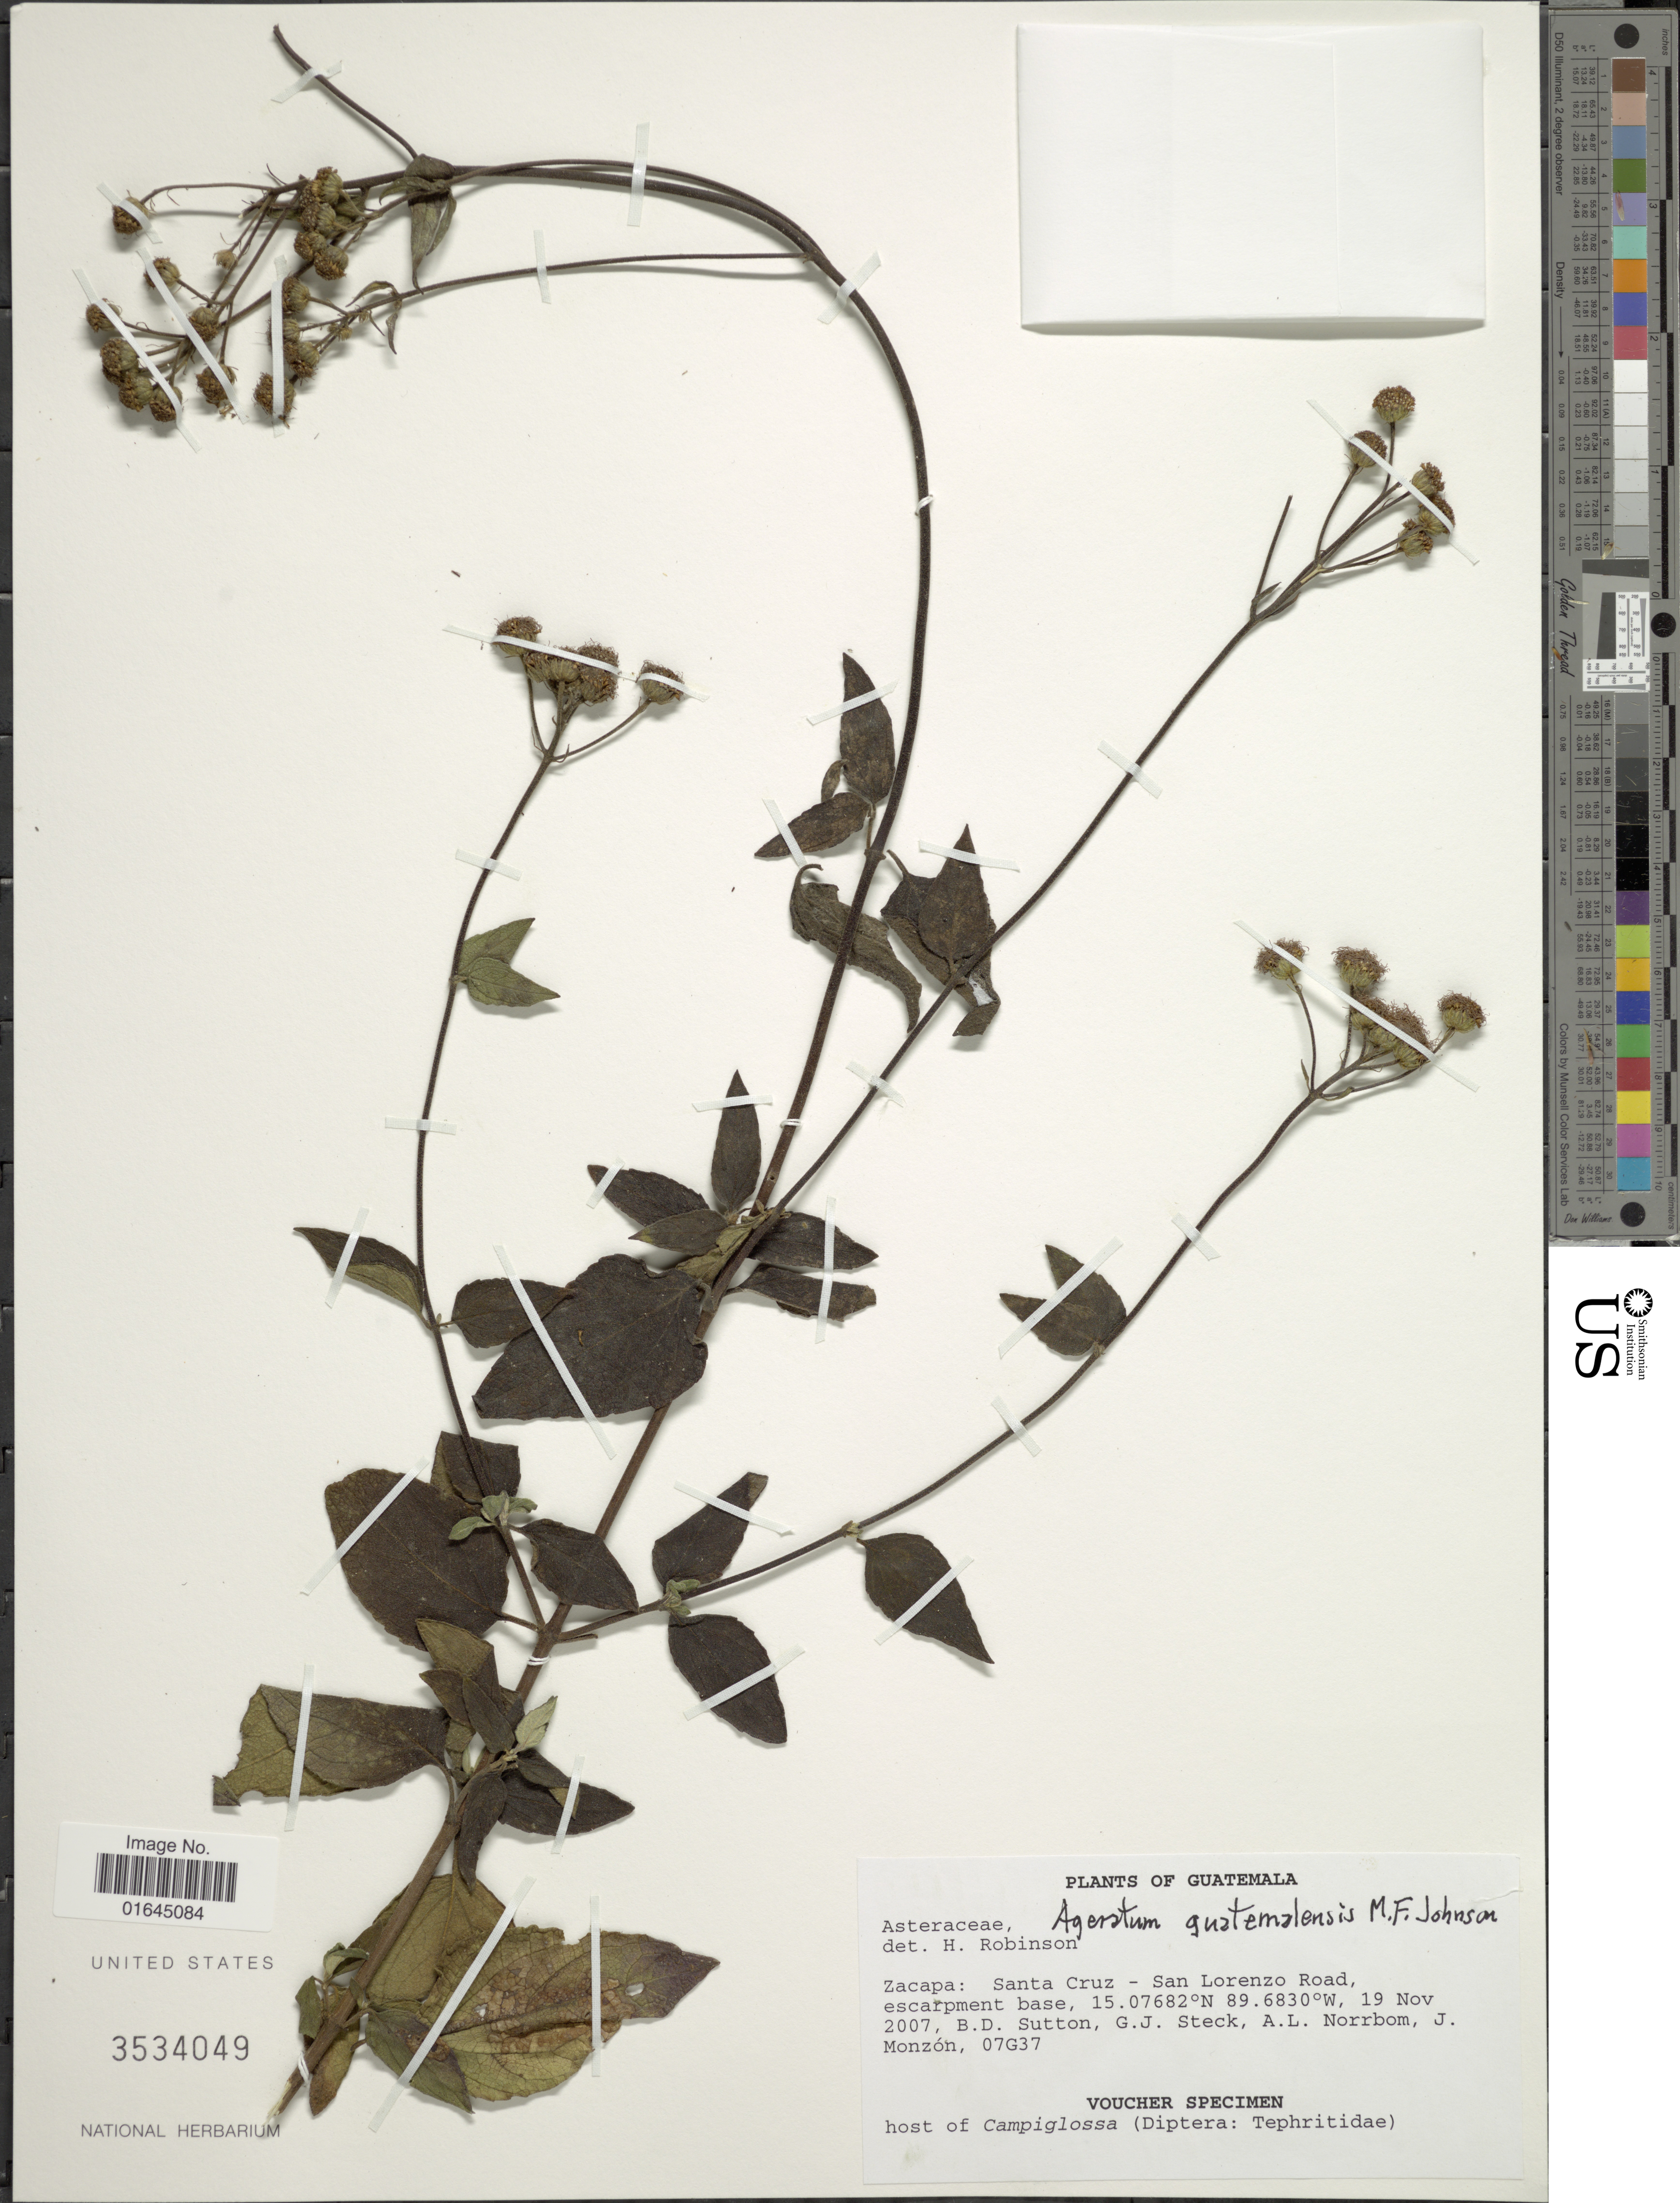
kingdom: Plantae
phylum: Tracheophyta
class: Magnoliopsida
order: Asterales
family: Asteraceae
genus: Ageratum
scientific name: Ageratum tomentosum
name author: (Benth.) Hemsl.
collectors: B. Sutton, G. Steck, A. L. Norrbom & J. Monzon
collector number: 07G37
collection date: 2007-11-19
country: Guatemala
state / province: Zacapa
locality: Santa Cruz - San Lorenzo Road, escarpment base.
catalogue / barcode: US 3534049